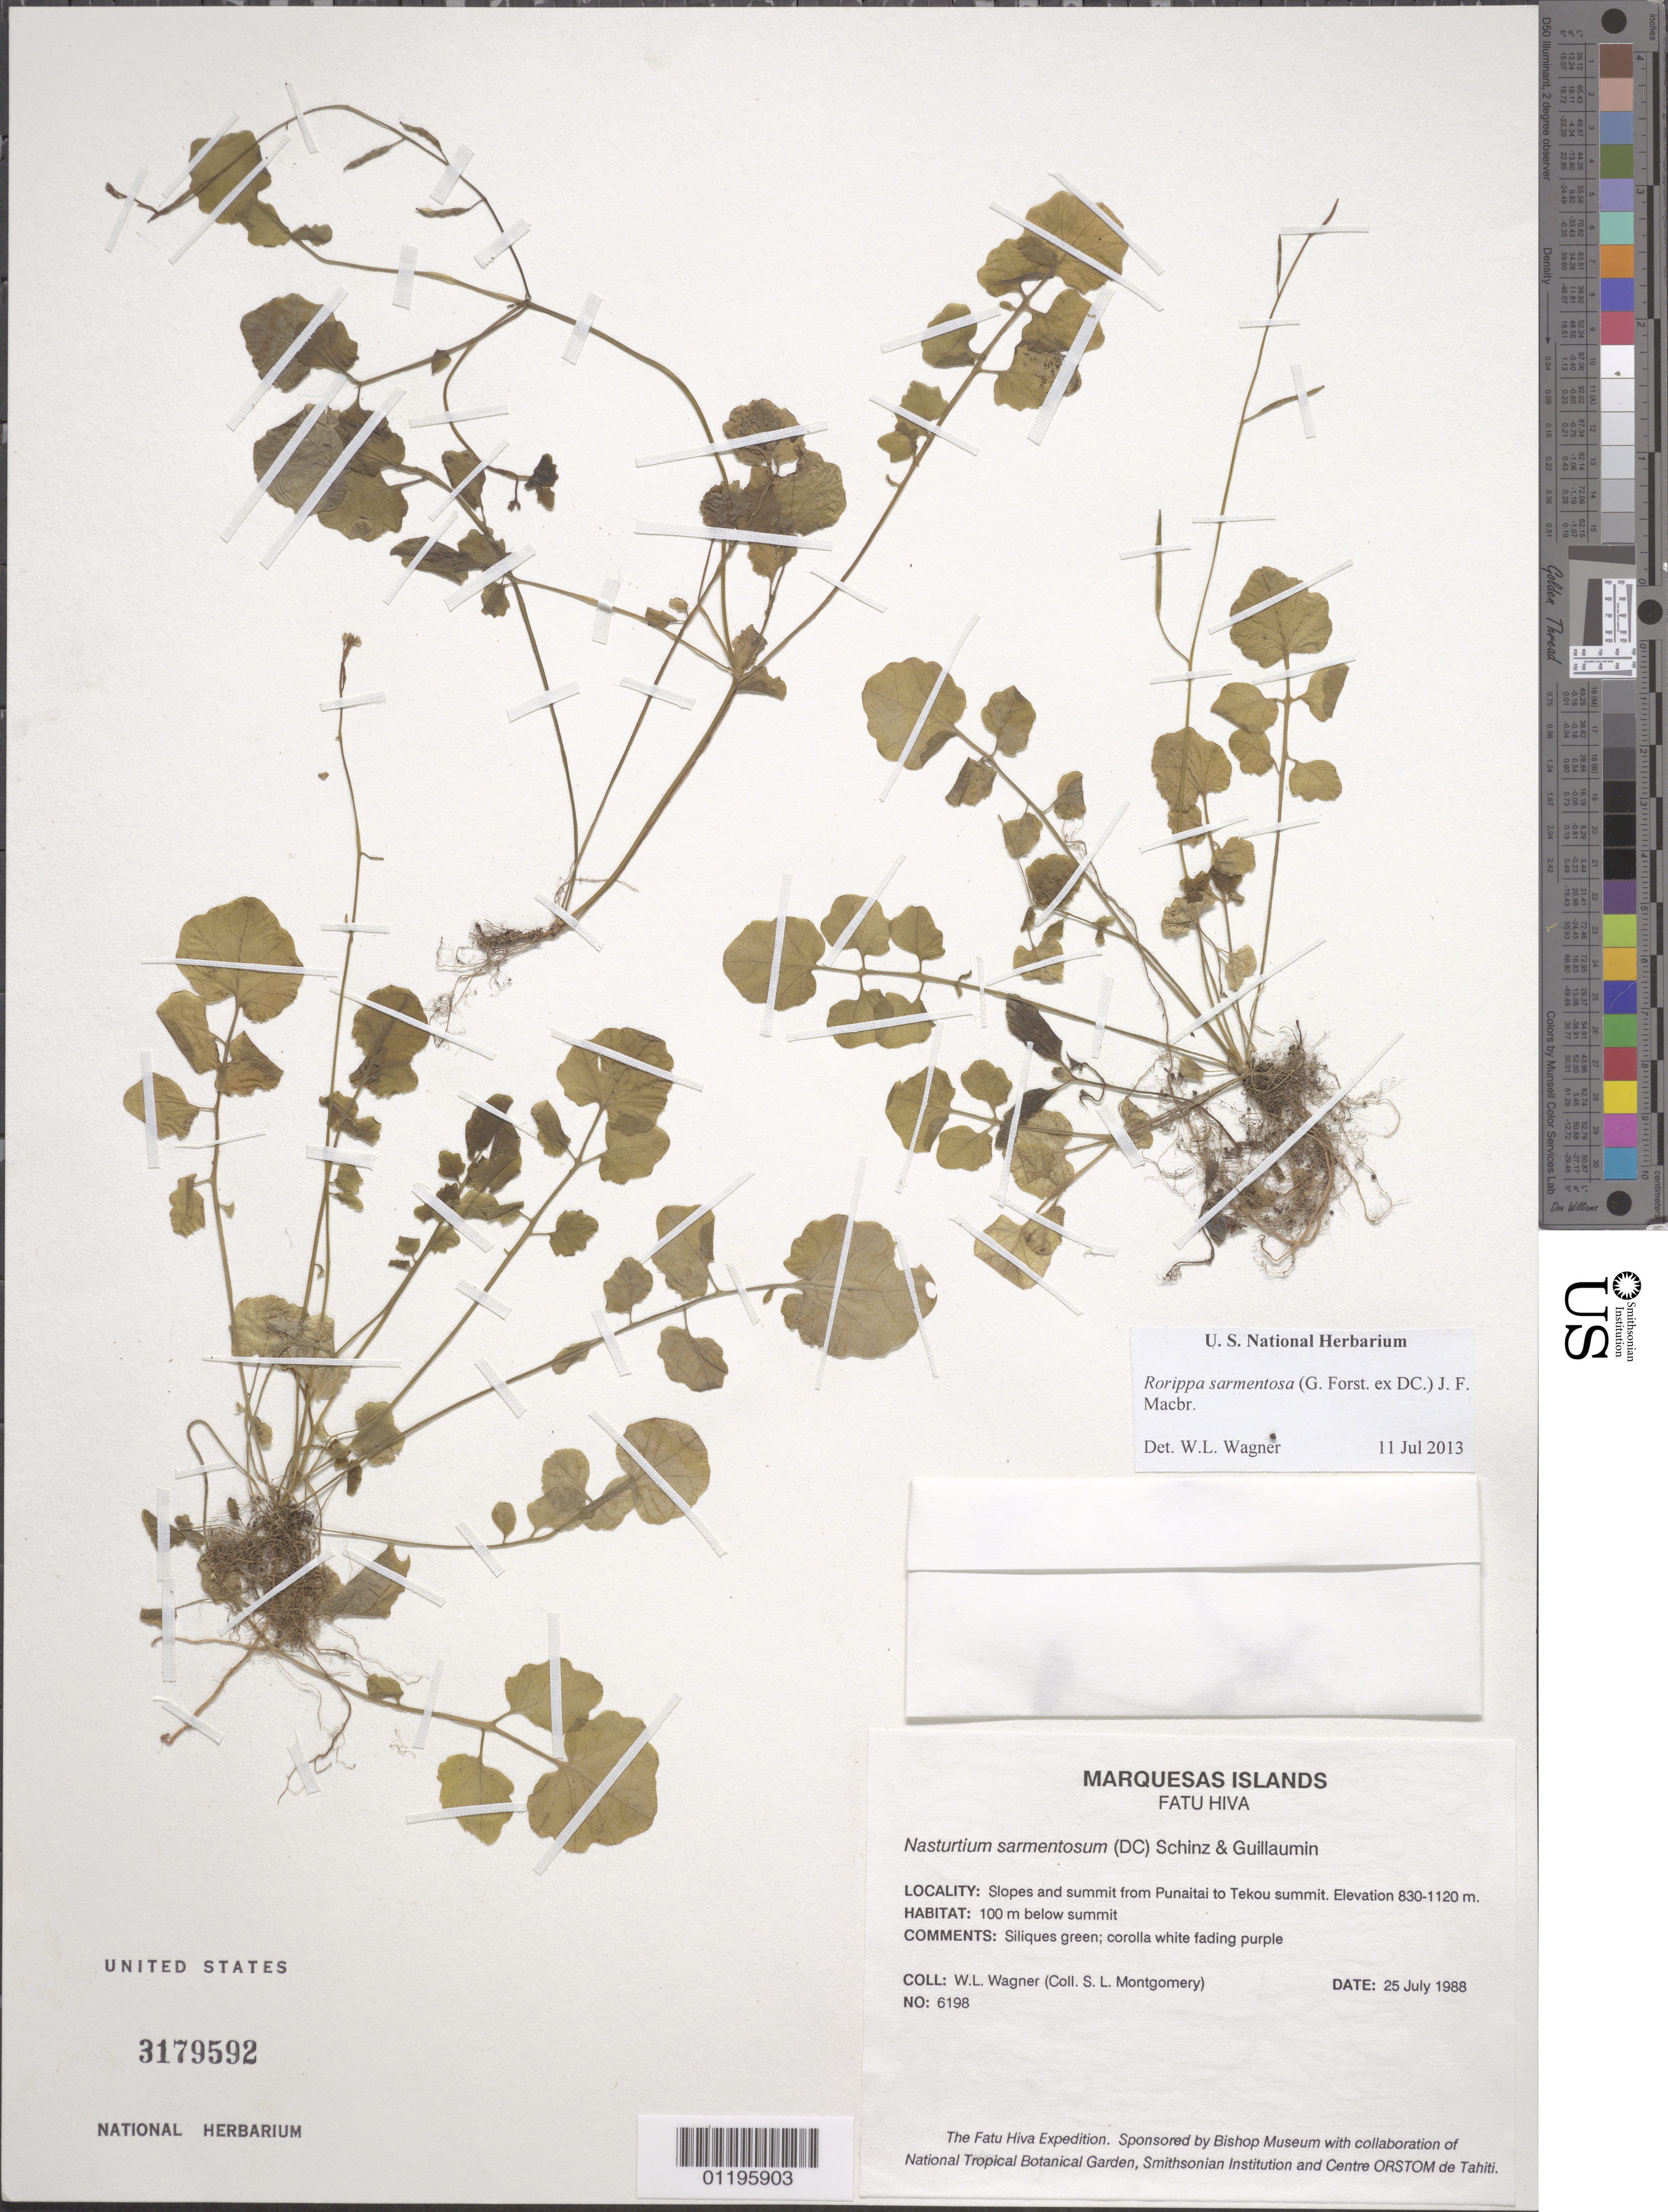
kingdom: Plantae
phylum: Tracheophyta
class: Magnoliopsida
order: Brassicales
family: Brassicaceae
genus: Rorippa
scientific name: Rorippa sarmentosa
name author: (Sol. ex G. Forst.) J.F. Macbr.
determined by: Wagner, W. L., (BOT), Smithsonian Institution - National Museum of Natural History (UNITED STATES)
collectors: W. L. Wagner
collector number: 6198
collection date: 1988-07-25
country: French Polynesia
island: Fatu Hiva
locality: slopes and summit from Punaitai to Tekou summit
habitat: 100 m below summit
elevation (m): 830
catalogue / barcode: US 3179592